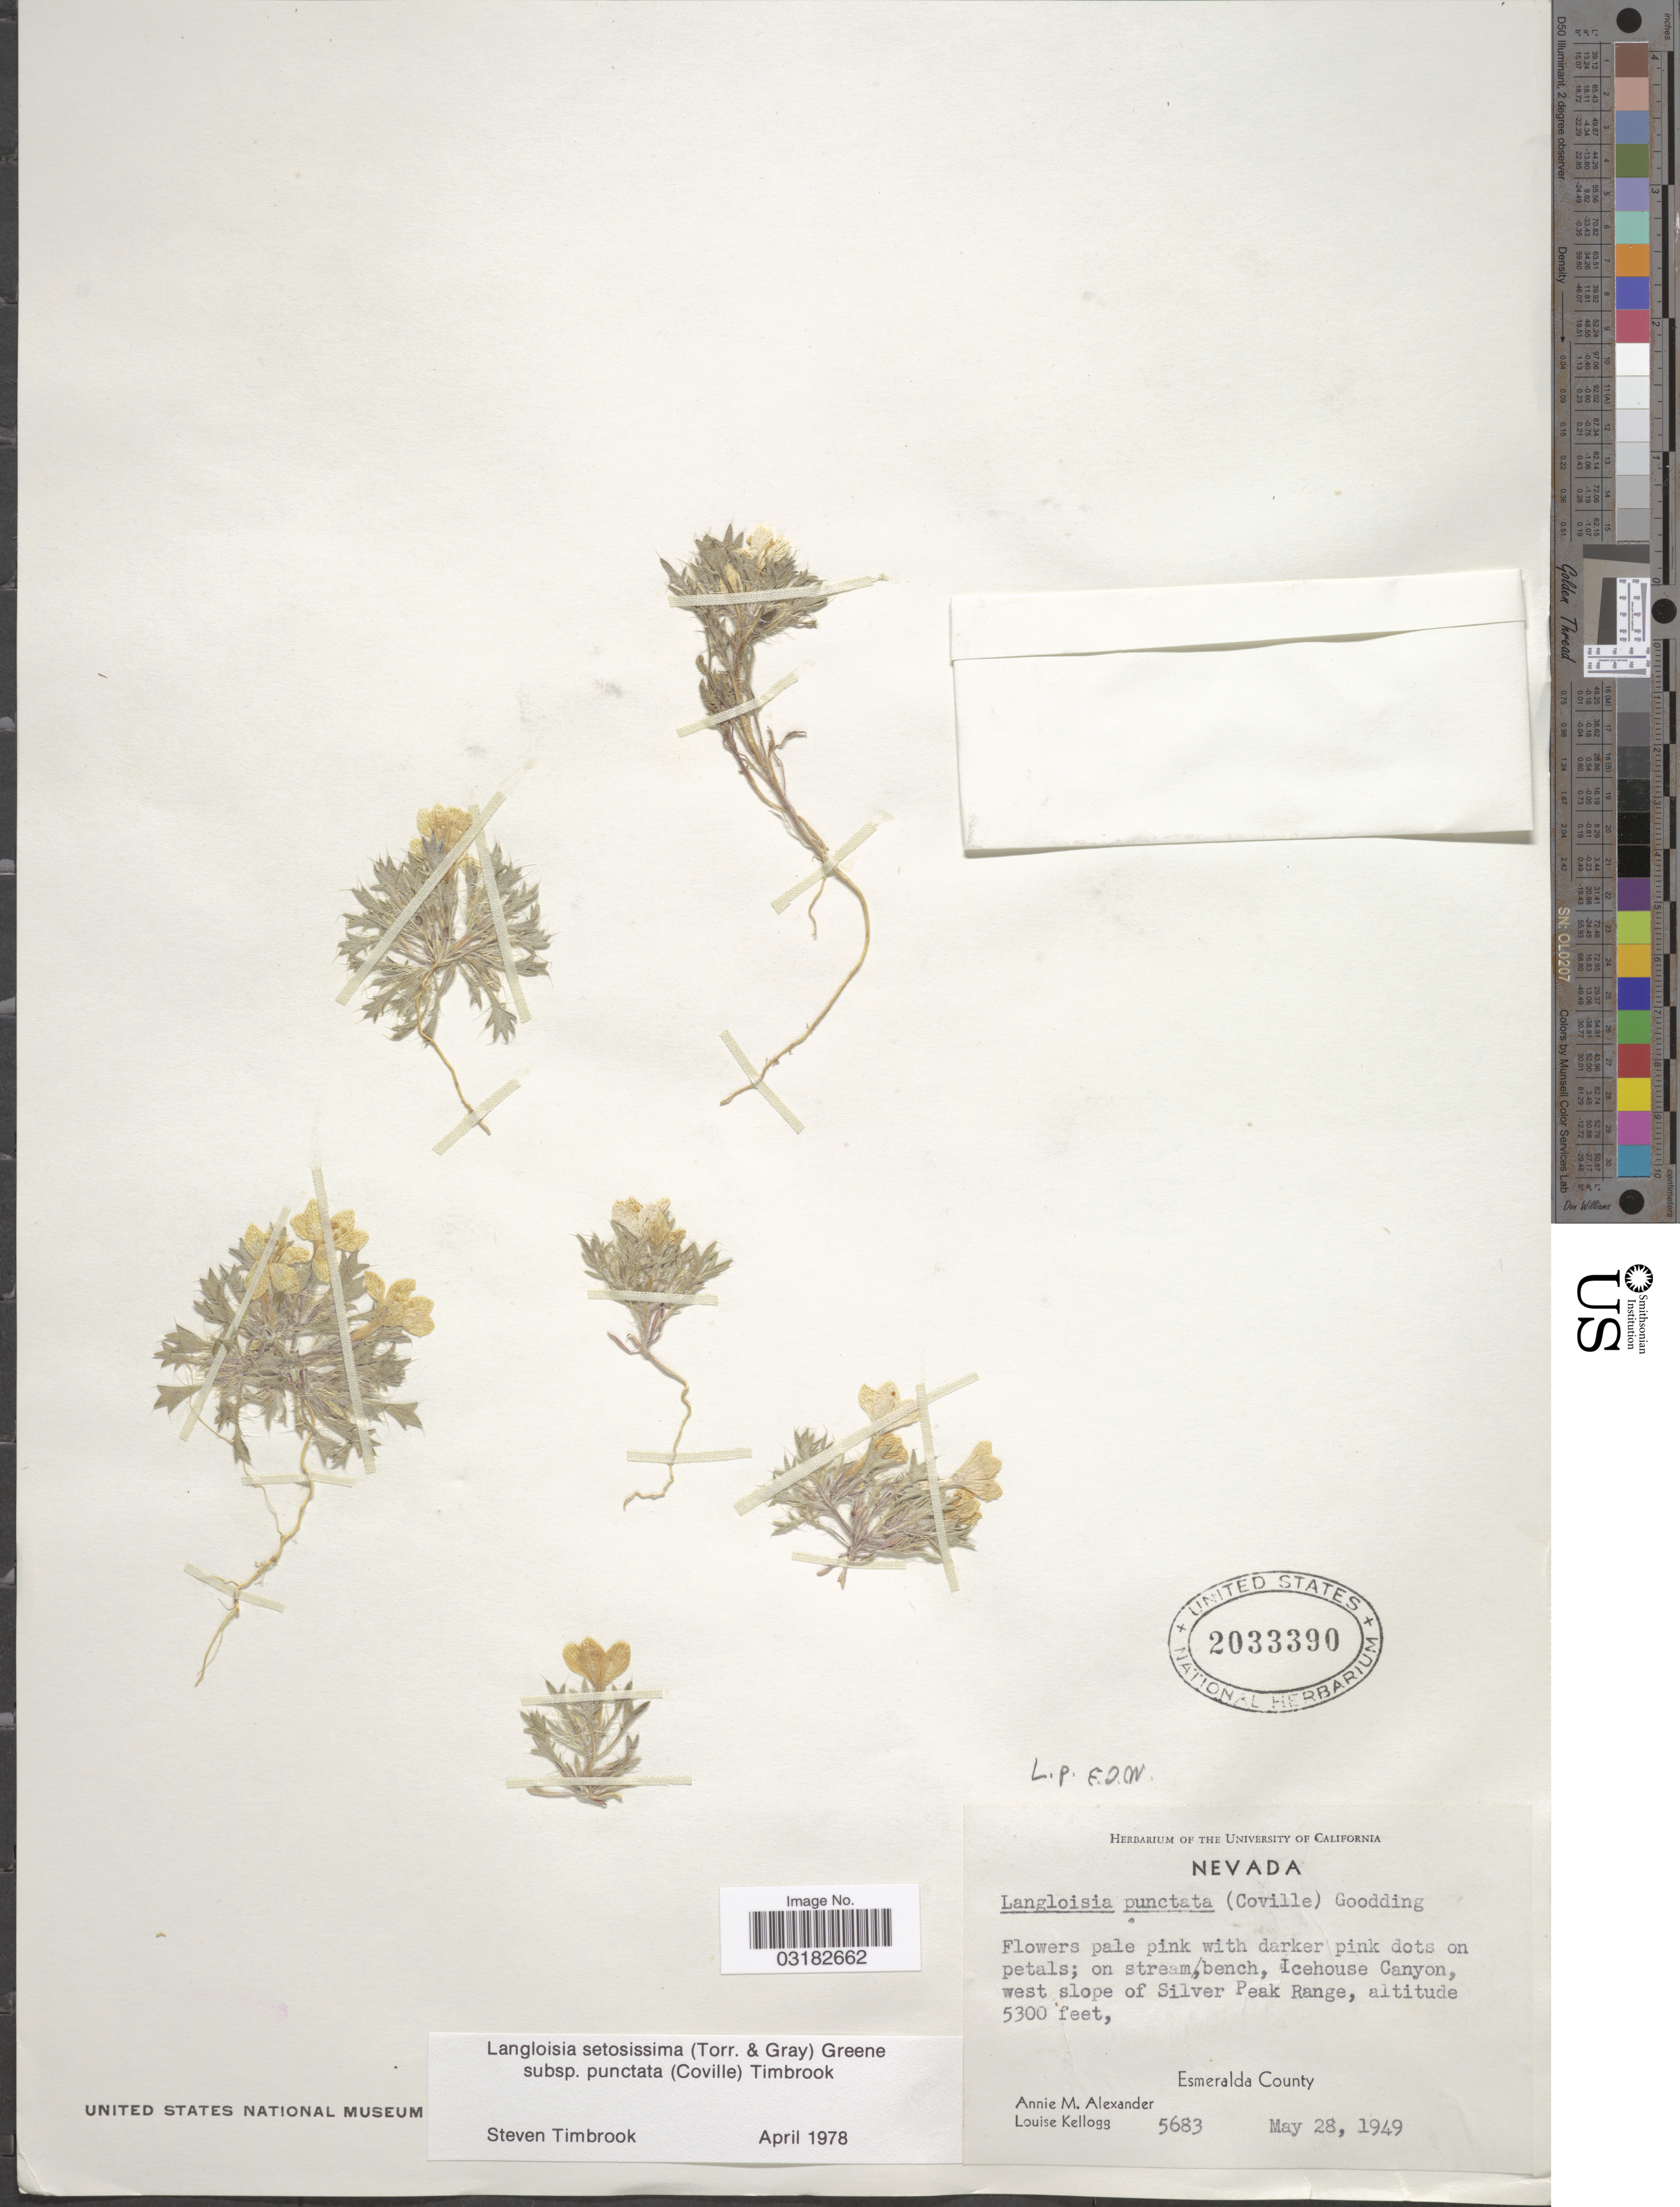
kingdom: Plantae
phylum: Tracheophyta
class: Magnoliopsida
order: Ericales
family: Polemoniaceae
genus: Langloisia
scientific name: Langloisia setosissima subsp. punctata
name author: (A. Gray ex Coville) Timbrook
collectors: A. M. Alexander & L. Kellogg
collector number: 5683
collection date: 1949-05-28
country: United States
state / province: Nevada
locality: Icehouse Canyon, west slope of Silver Peak Range. Esmeralda County.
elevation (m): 1615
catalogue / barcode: US 2033390